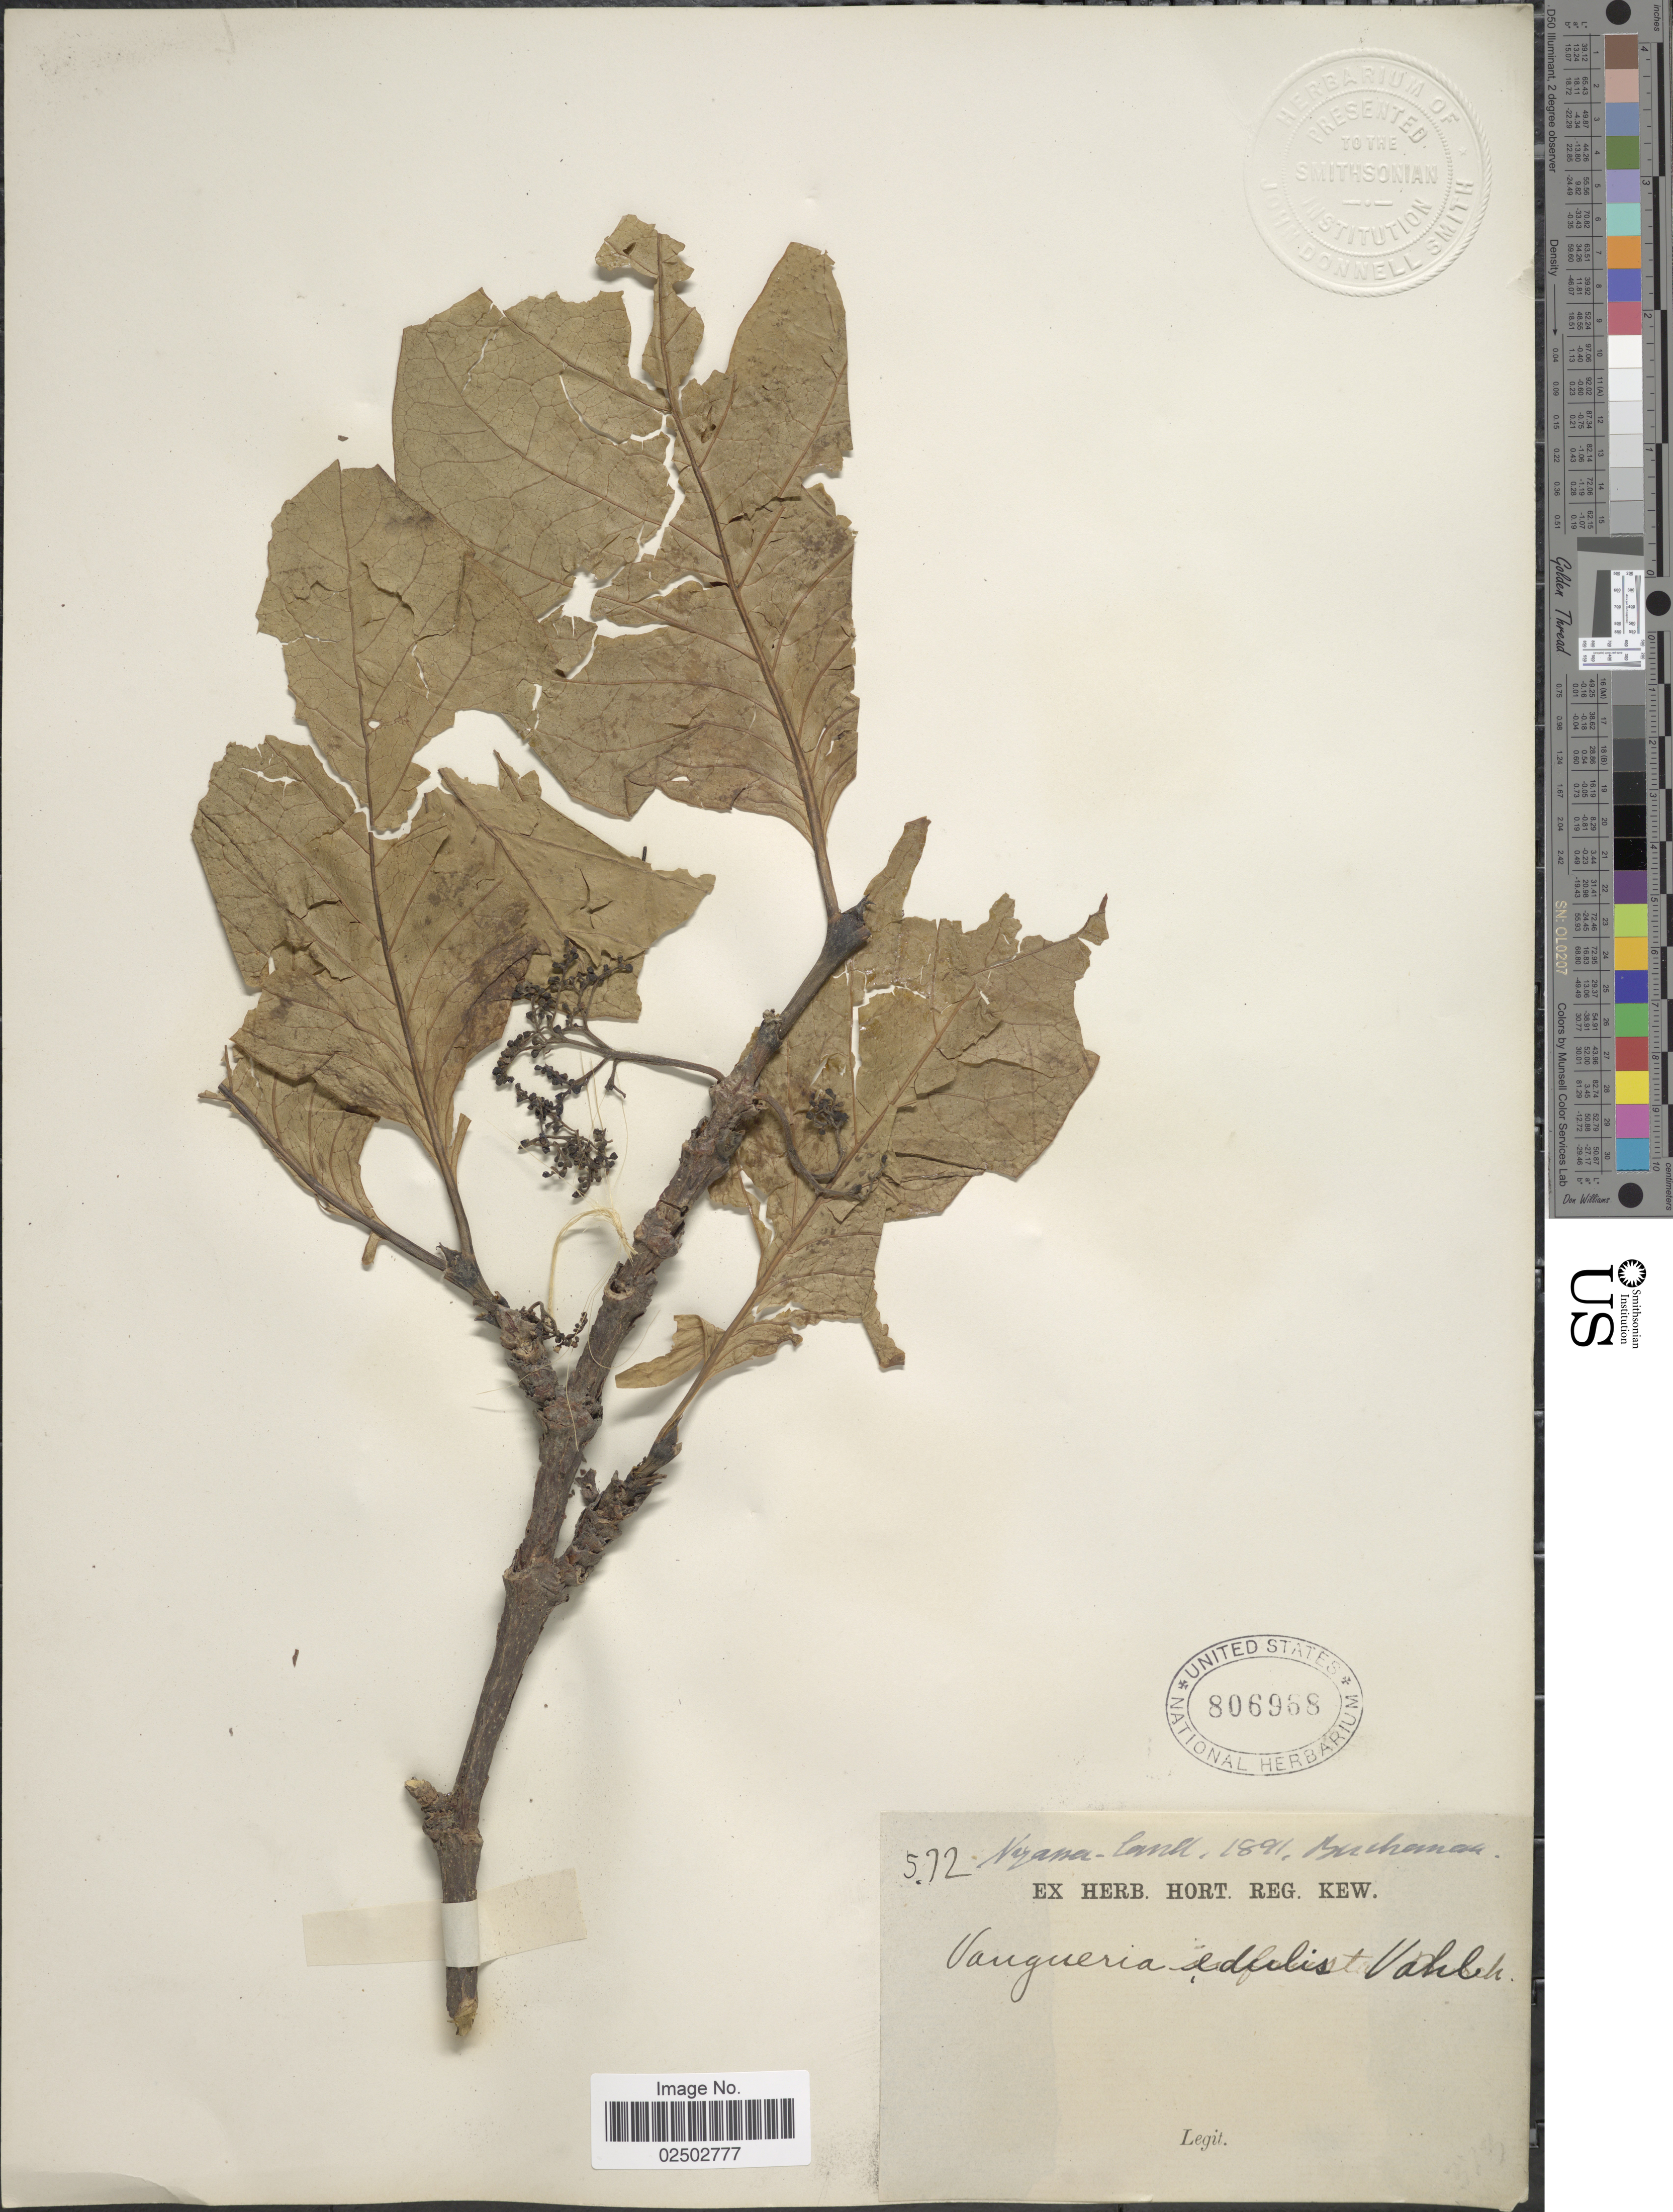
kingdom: Plantae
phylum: Tracheophyta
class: Magnoliopsida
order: Gentianales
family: Rubiaceae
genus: Vangueria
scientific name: Vangueria madagascariensis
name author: J.F. Gmel.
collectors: -. Buchanan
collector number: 572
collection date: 1892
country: Malawi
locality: Nyassa-land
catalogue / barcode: US 806968